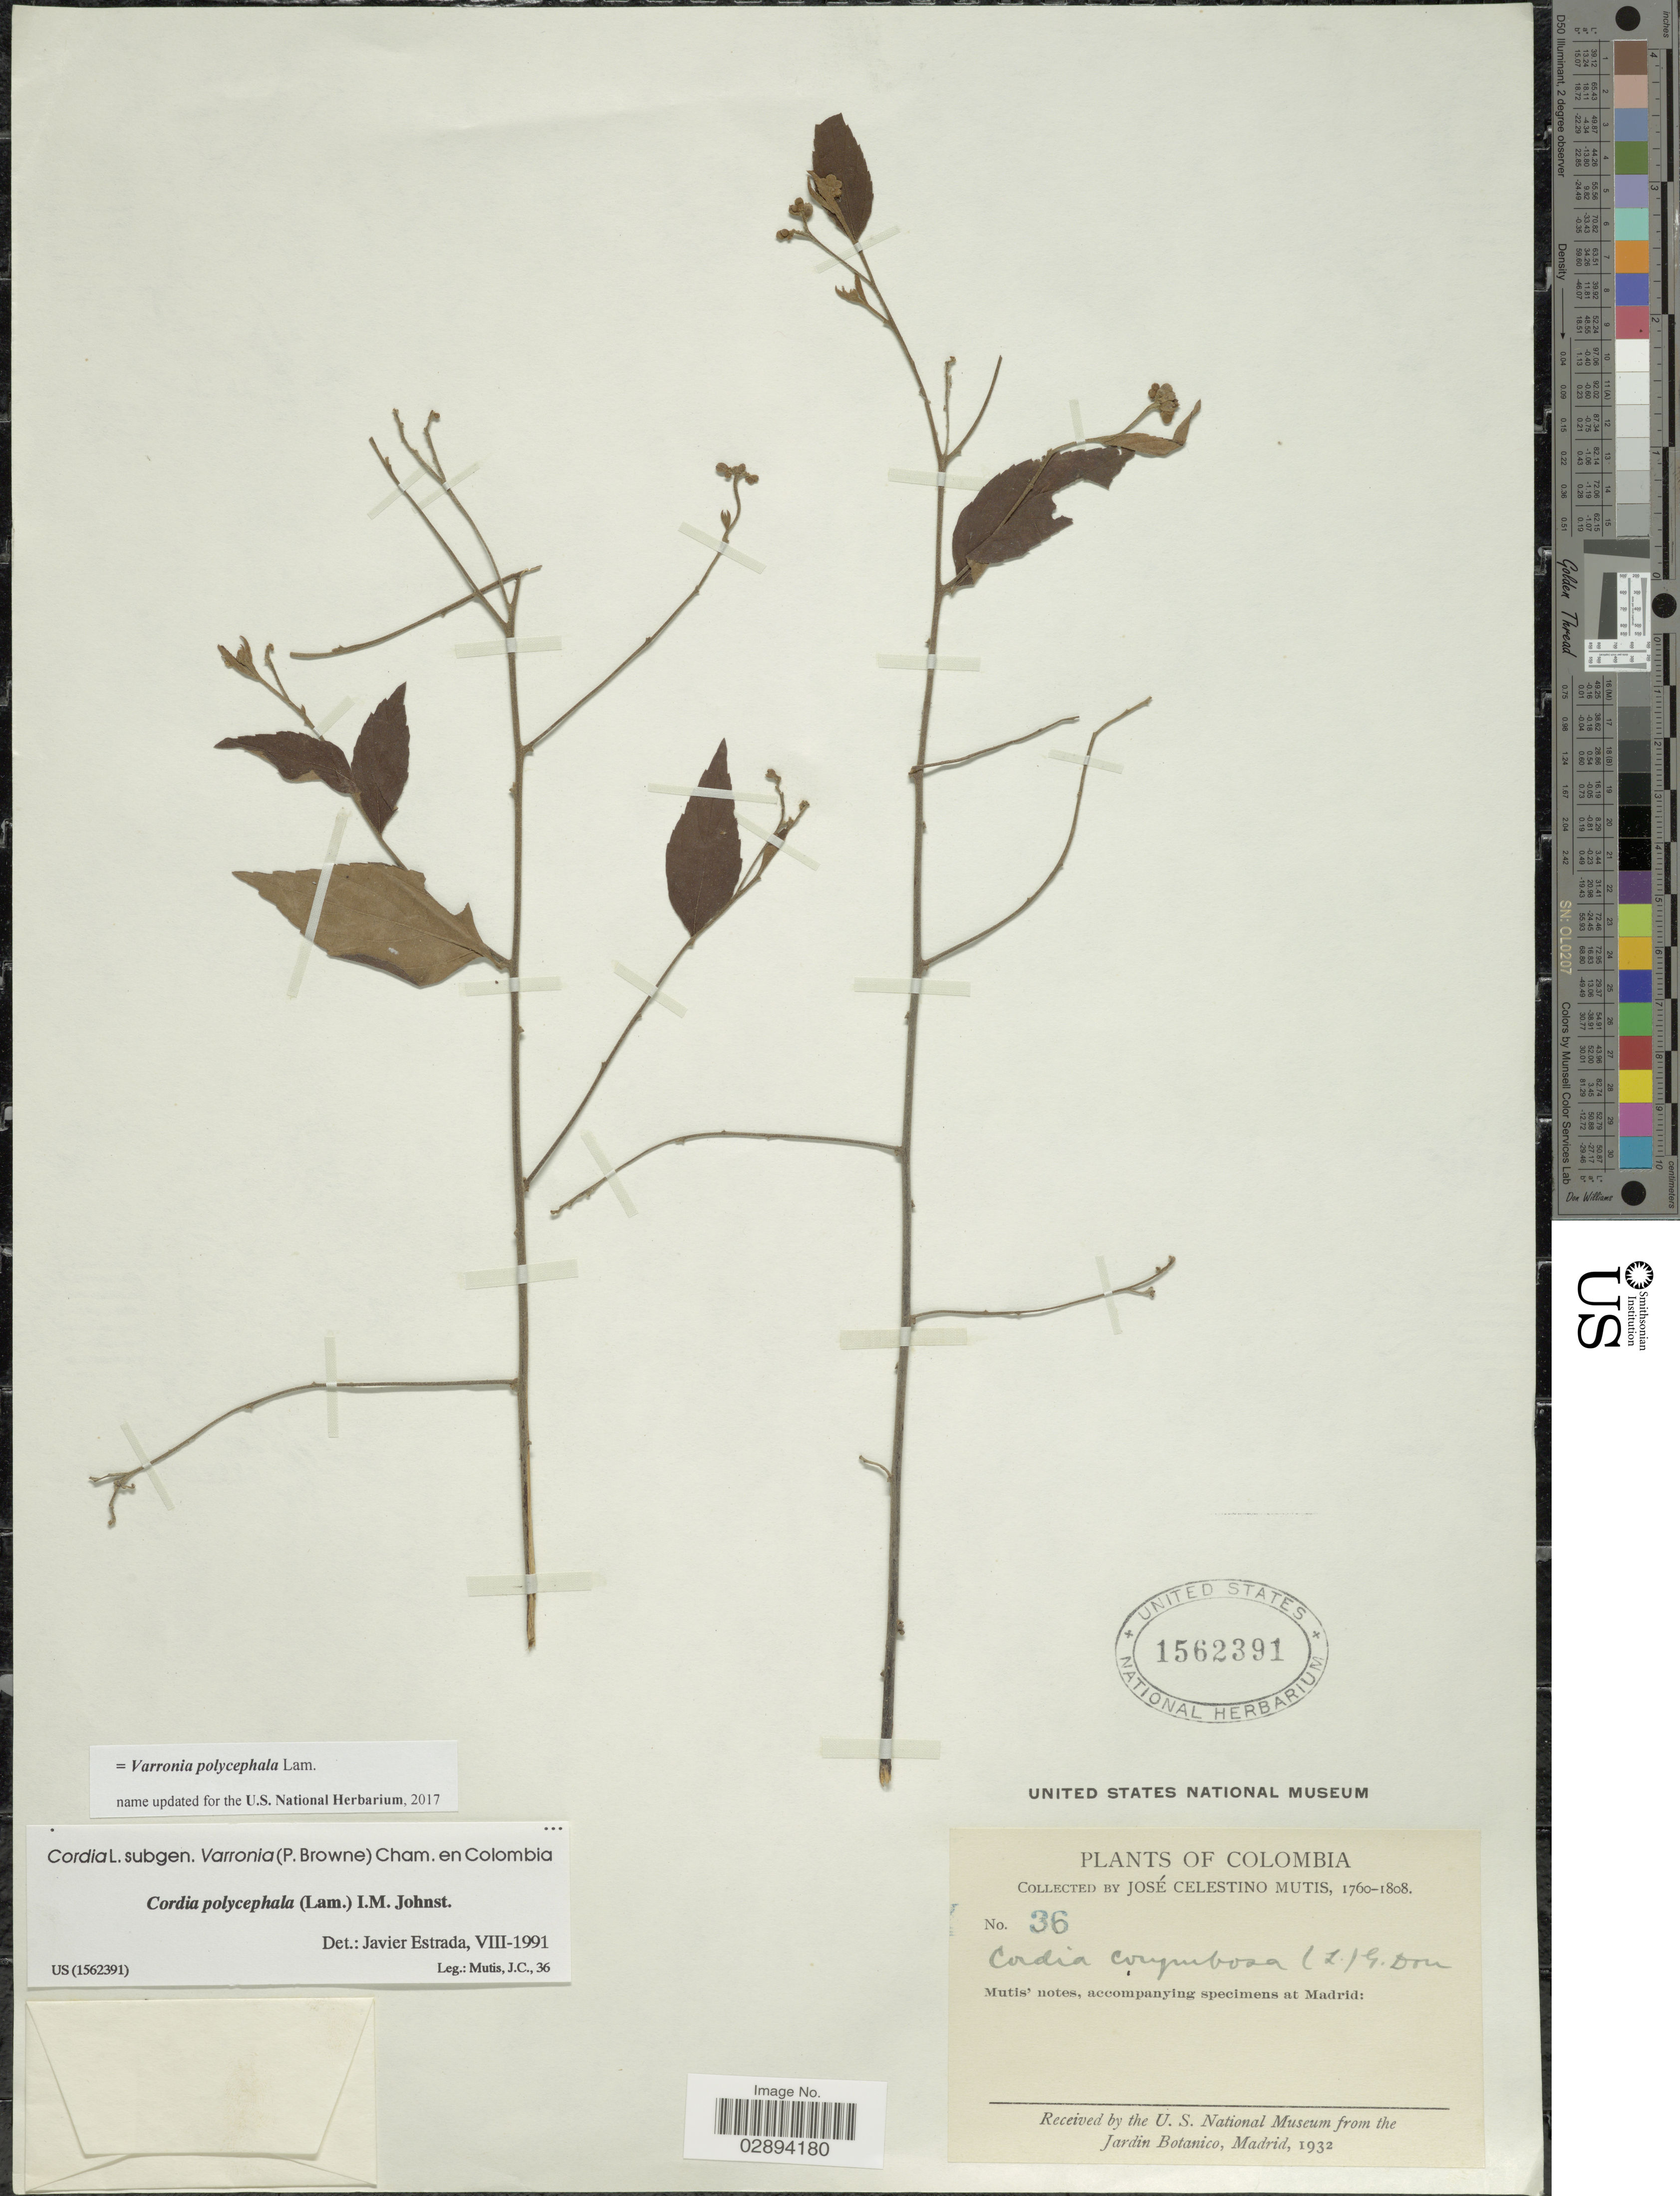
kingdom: Plantae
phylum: Tracheophyta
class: Magnoliopsida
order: Boraginales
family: Cordiaceae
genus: Varronia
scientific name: Varronia polycephala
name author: Lam.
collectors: J. C. B. Mutis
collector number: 36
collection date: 1760/1808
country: Colombia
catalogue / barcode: US 1562391